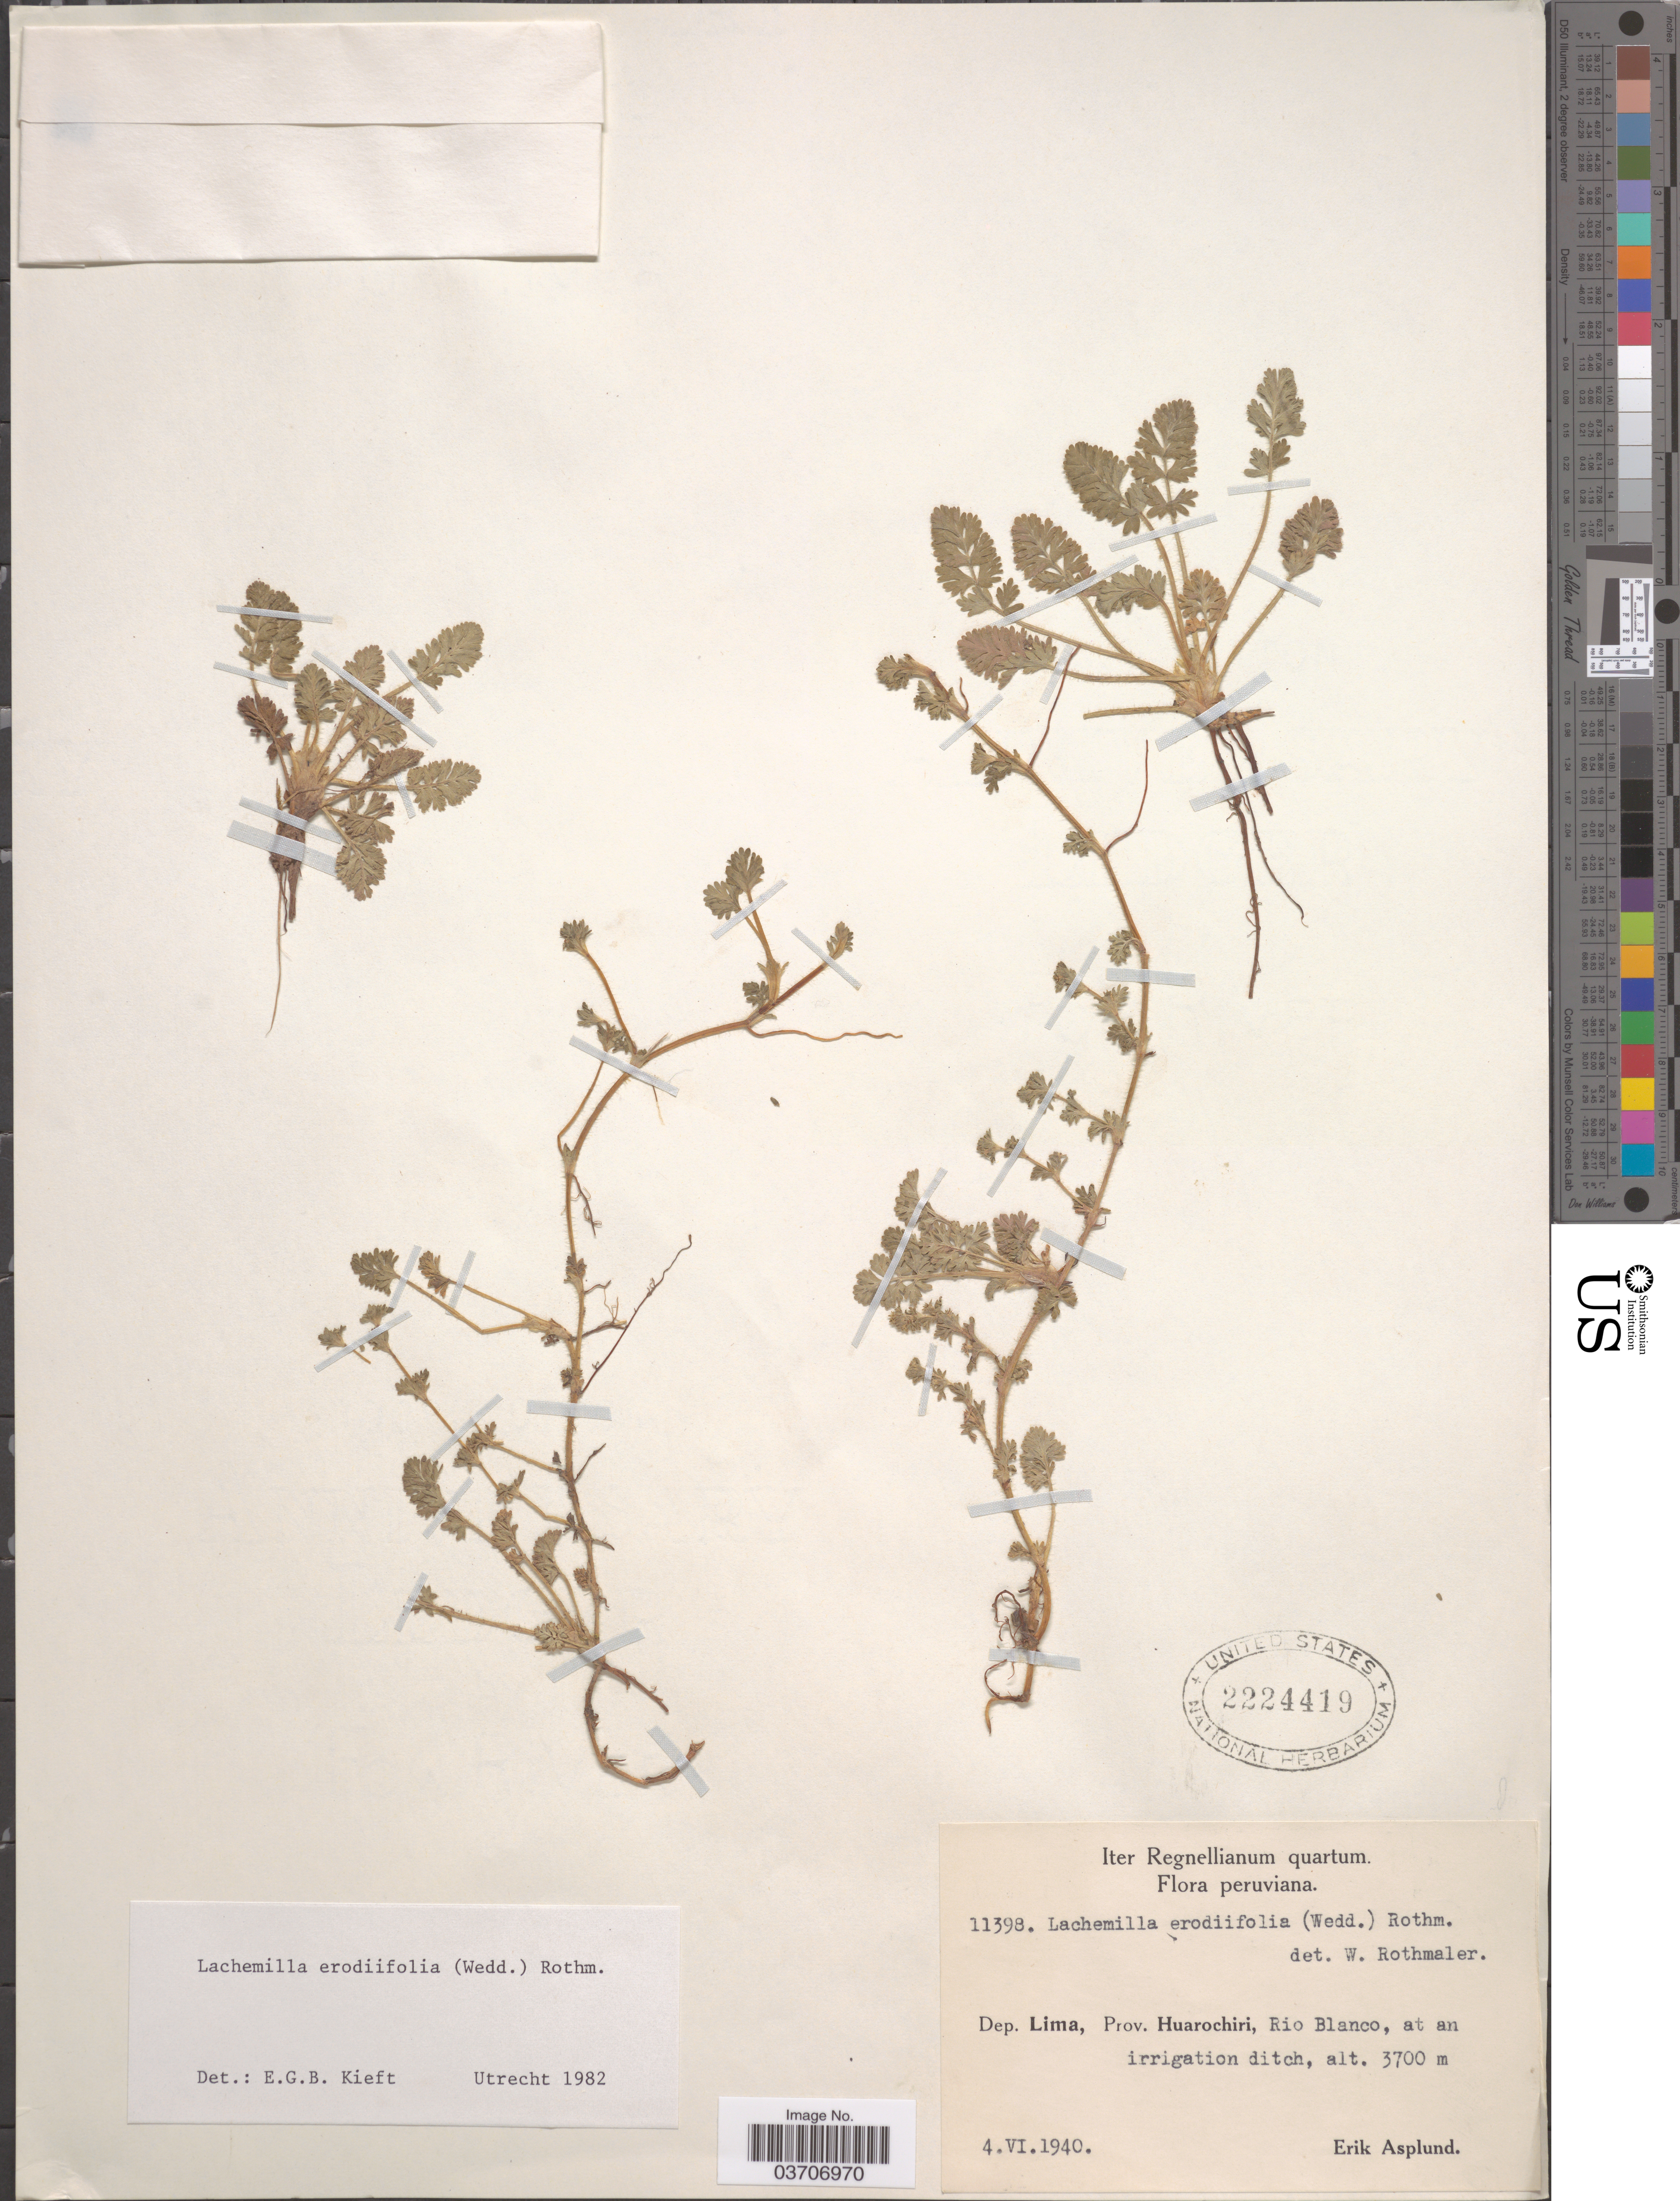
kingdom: Plantae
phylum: Tracheophyta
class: Magnoliopsida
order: Rosales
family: Rosaceae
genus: Lachemilla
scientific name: Lachemilla erodiifolia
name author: (Wedd.) Rothm.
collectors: E. Asplund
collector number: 11398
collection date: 1940-06-04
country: Peru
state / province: Lima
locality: Dep. Lima, Prov. Huarochiri, Rio Blanco.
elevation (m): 3700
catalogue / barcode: US 2224419